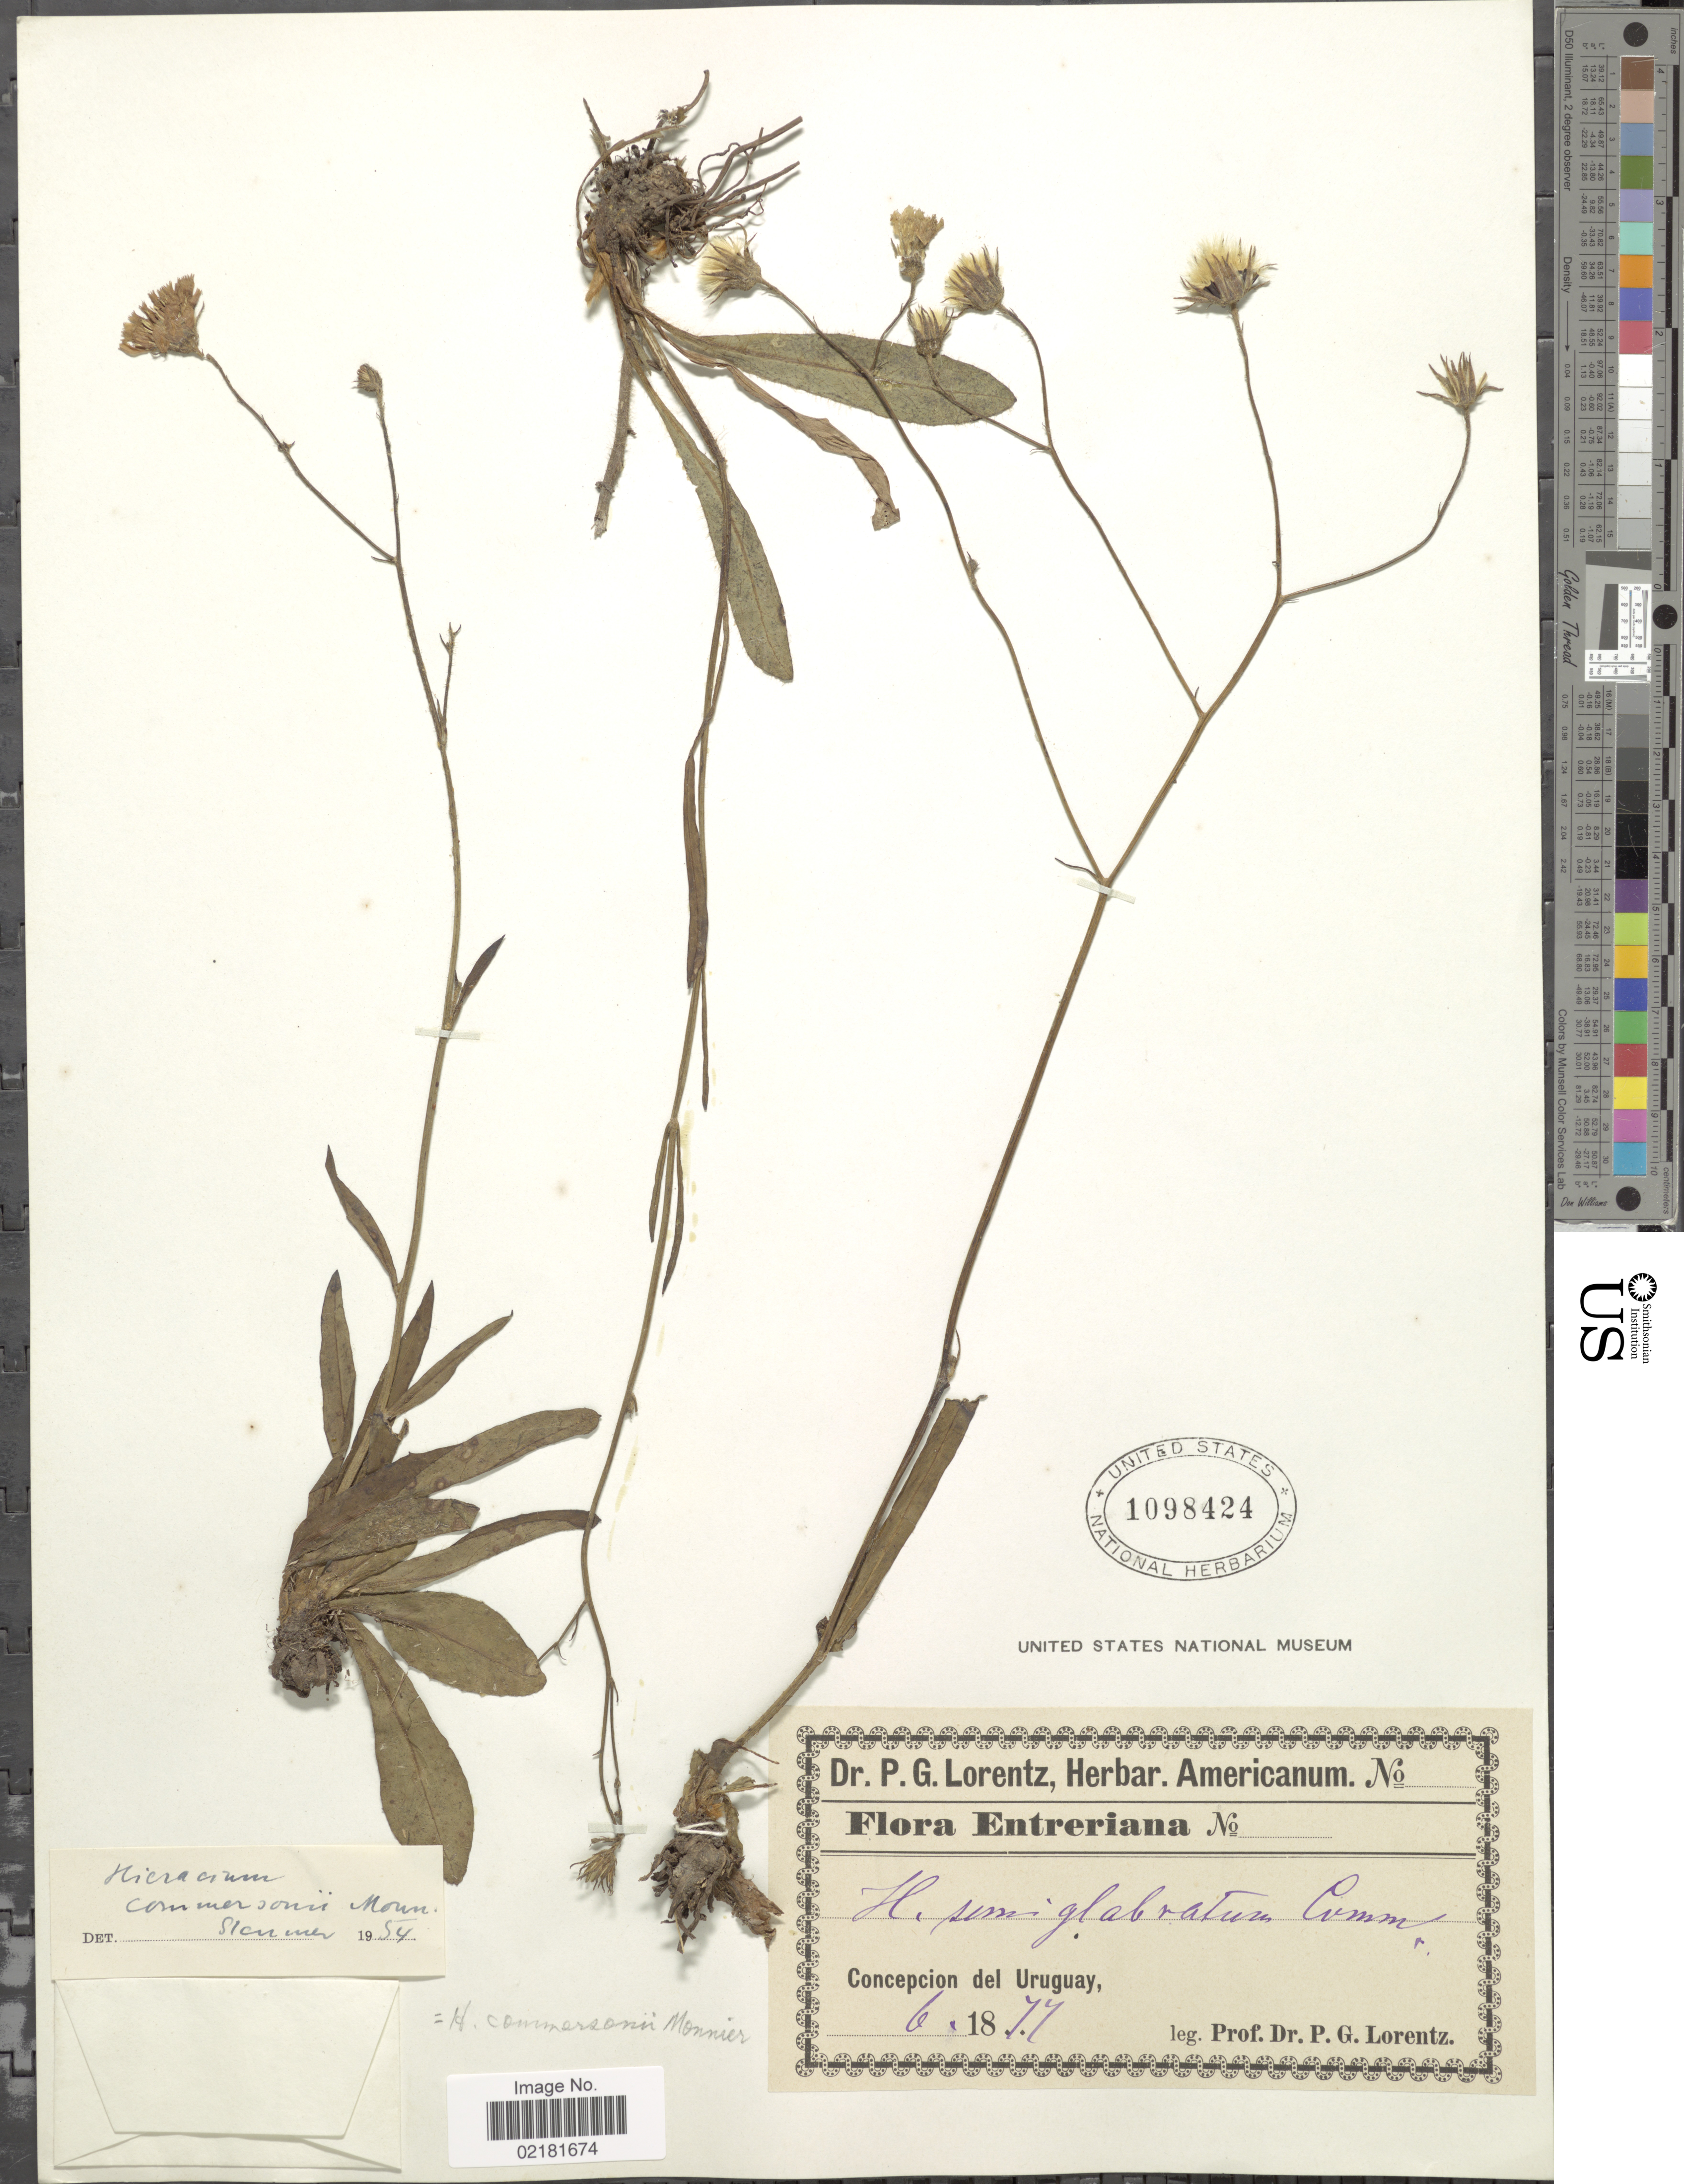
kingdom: Plantae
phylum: Tracheophyta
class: Magnoliopsida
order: Asterales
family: Asteraceae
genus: Hieracium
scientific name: Hieracium commersonii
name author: Monnier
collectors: P. G. Lorentz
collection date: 1877-06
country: Uruguay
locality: Concepcion del Uruguay.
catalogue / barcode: US 1098424